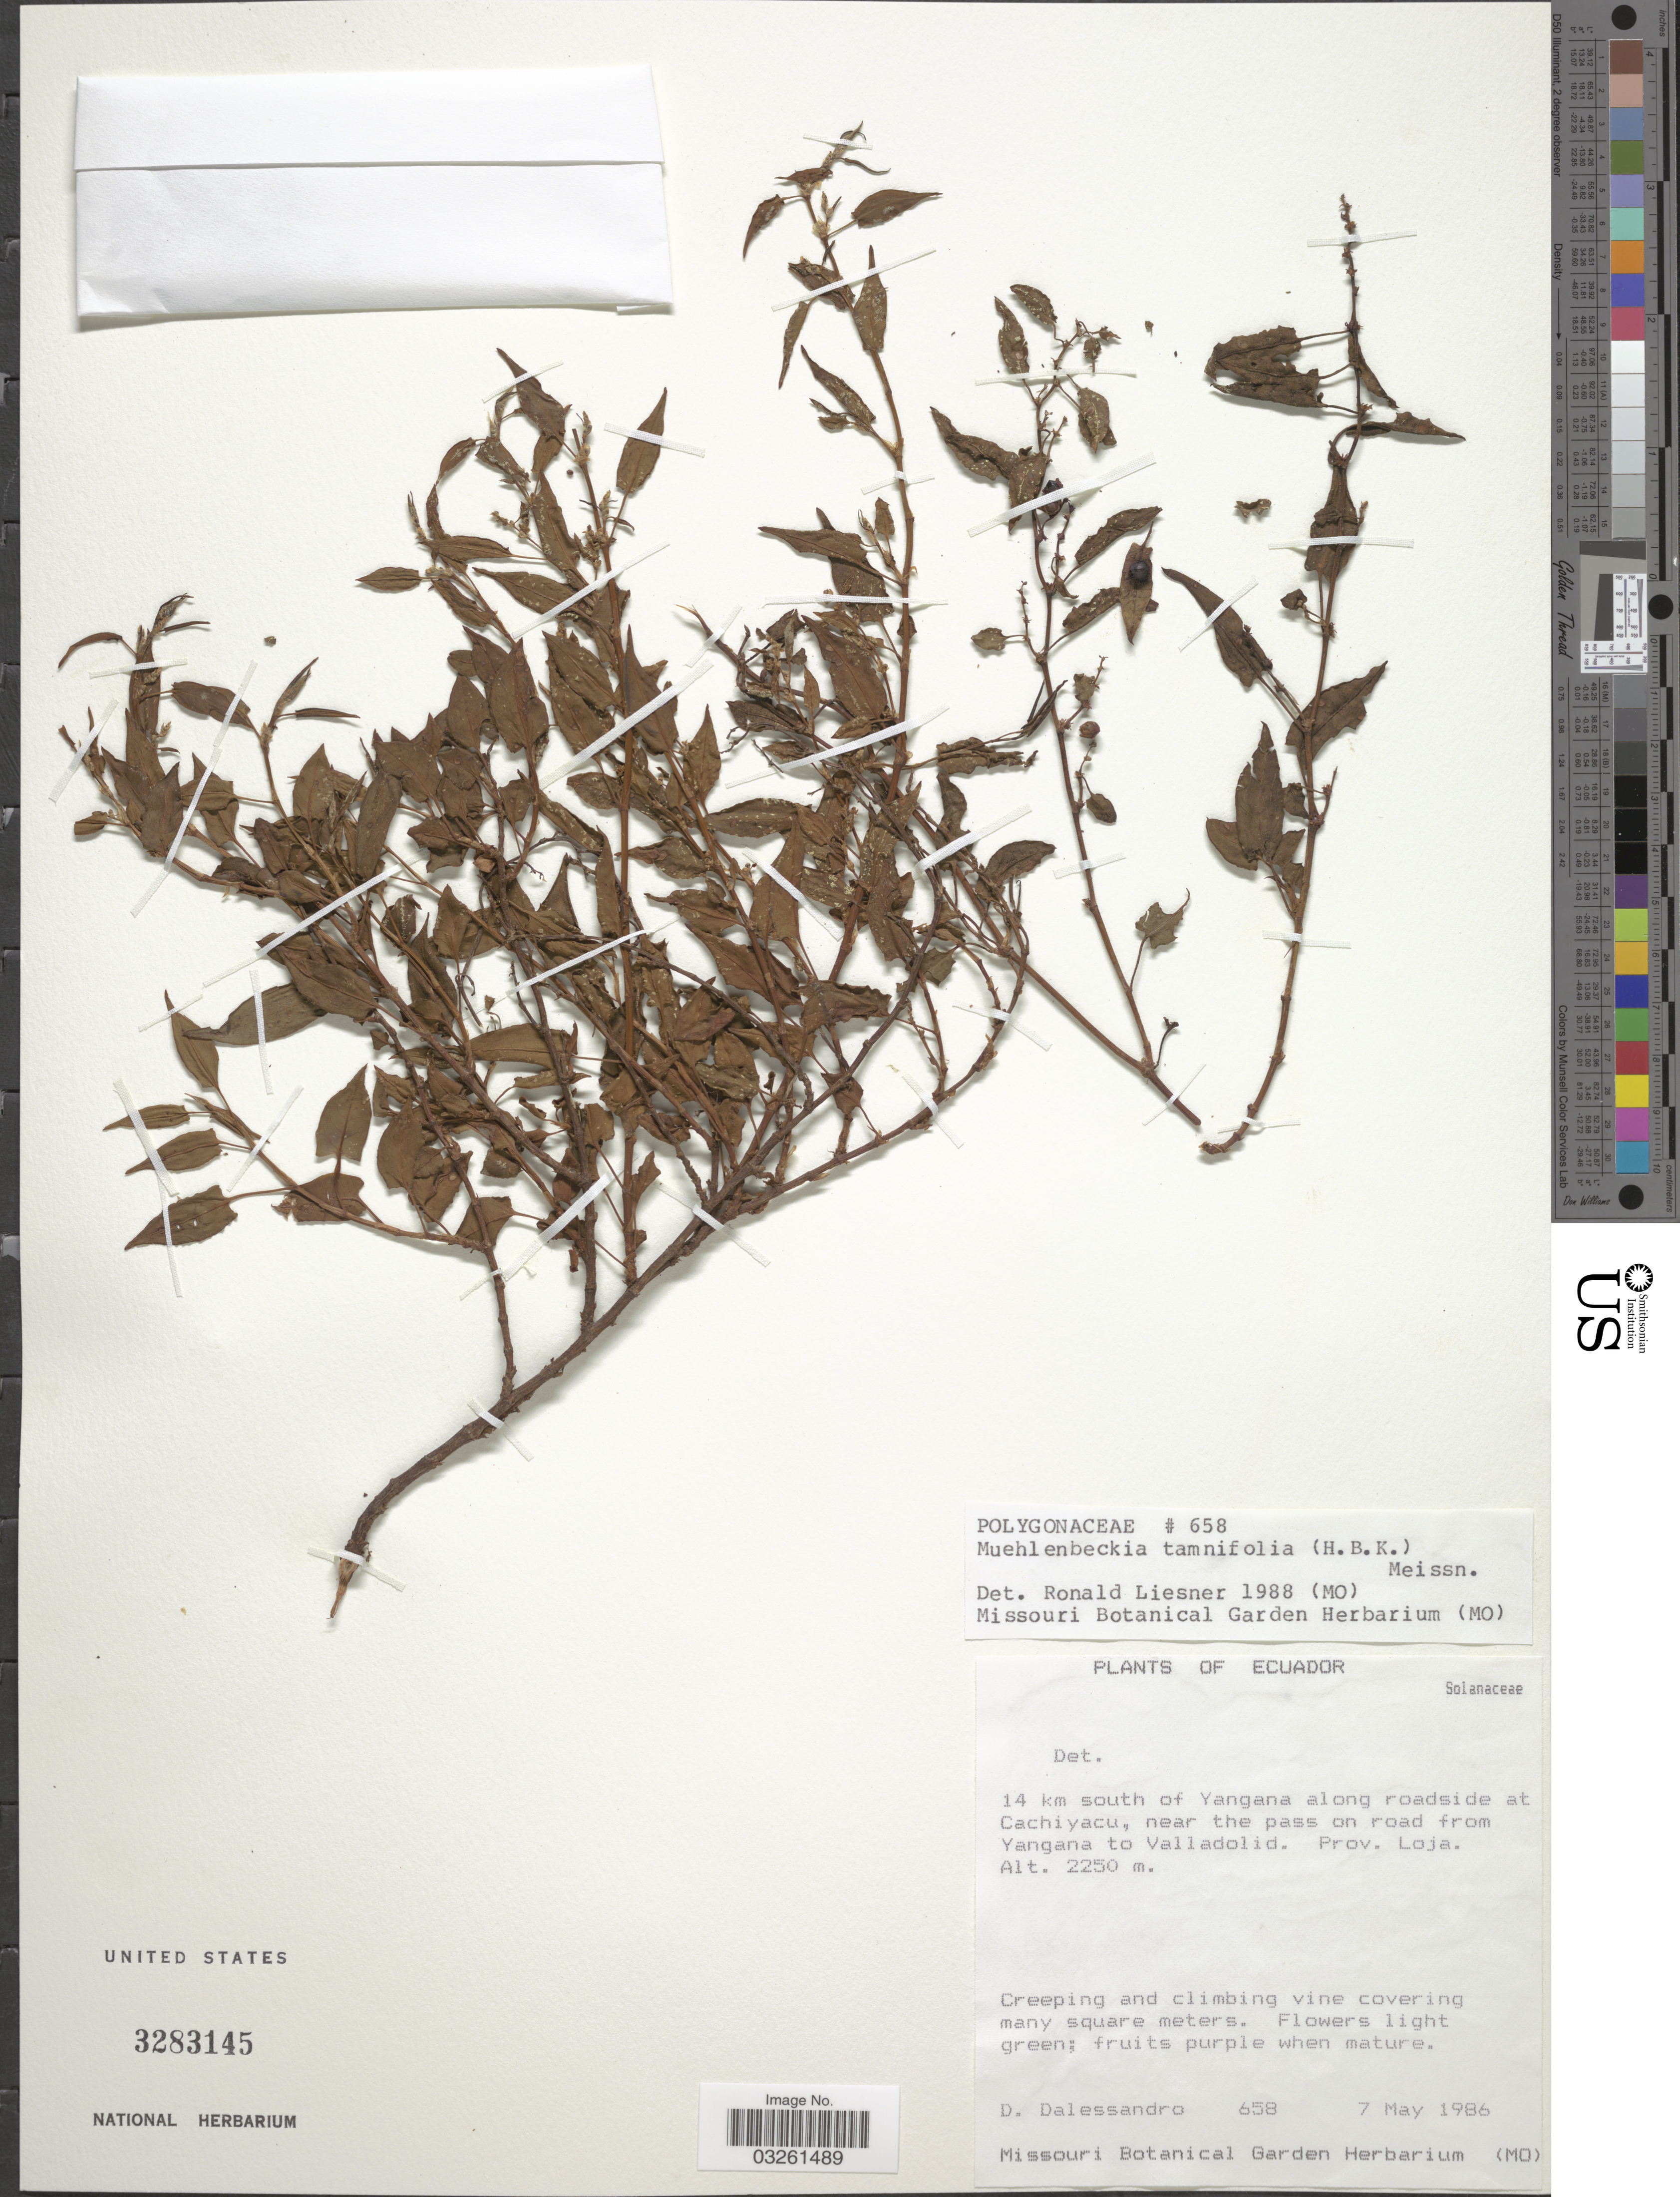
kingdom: Plantae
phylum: Tracheophyta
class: Magnoliopsida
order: Caryophyllales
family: Polygonaceae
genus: Muehlenbeckia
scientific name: Muehlenbeckia tamnifolia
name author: (Kunth) Meisn.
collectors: D. D'alessandro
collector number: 658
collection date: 1986-05-07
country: Ecuador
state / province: Loja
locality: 14 km south of Yangana along roadside at Cachiyacu, near the pass on road from Yangana to Valladolid.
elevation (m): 2250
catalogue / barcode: US 3283145